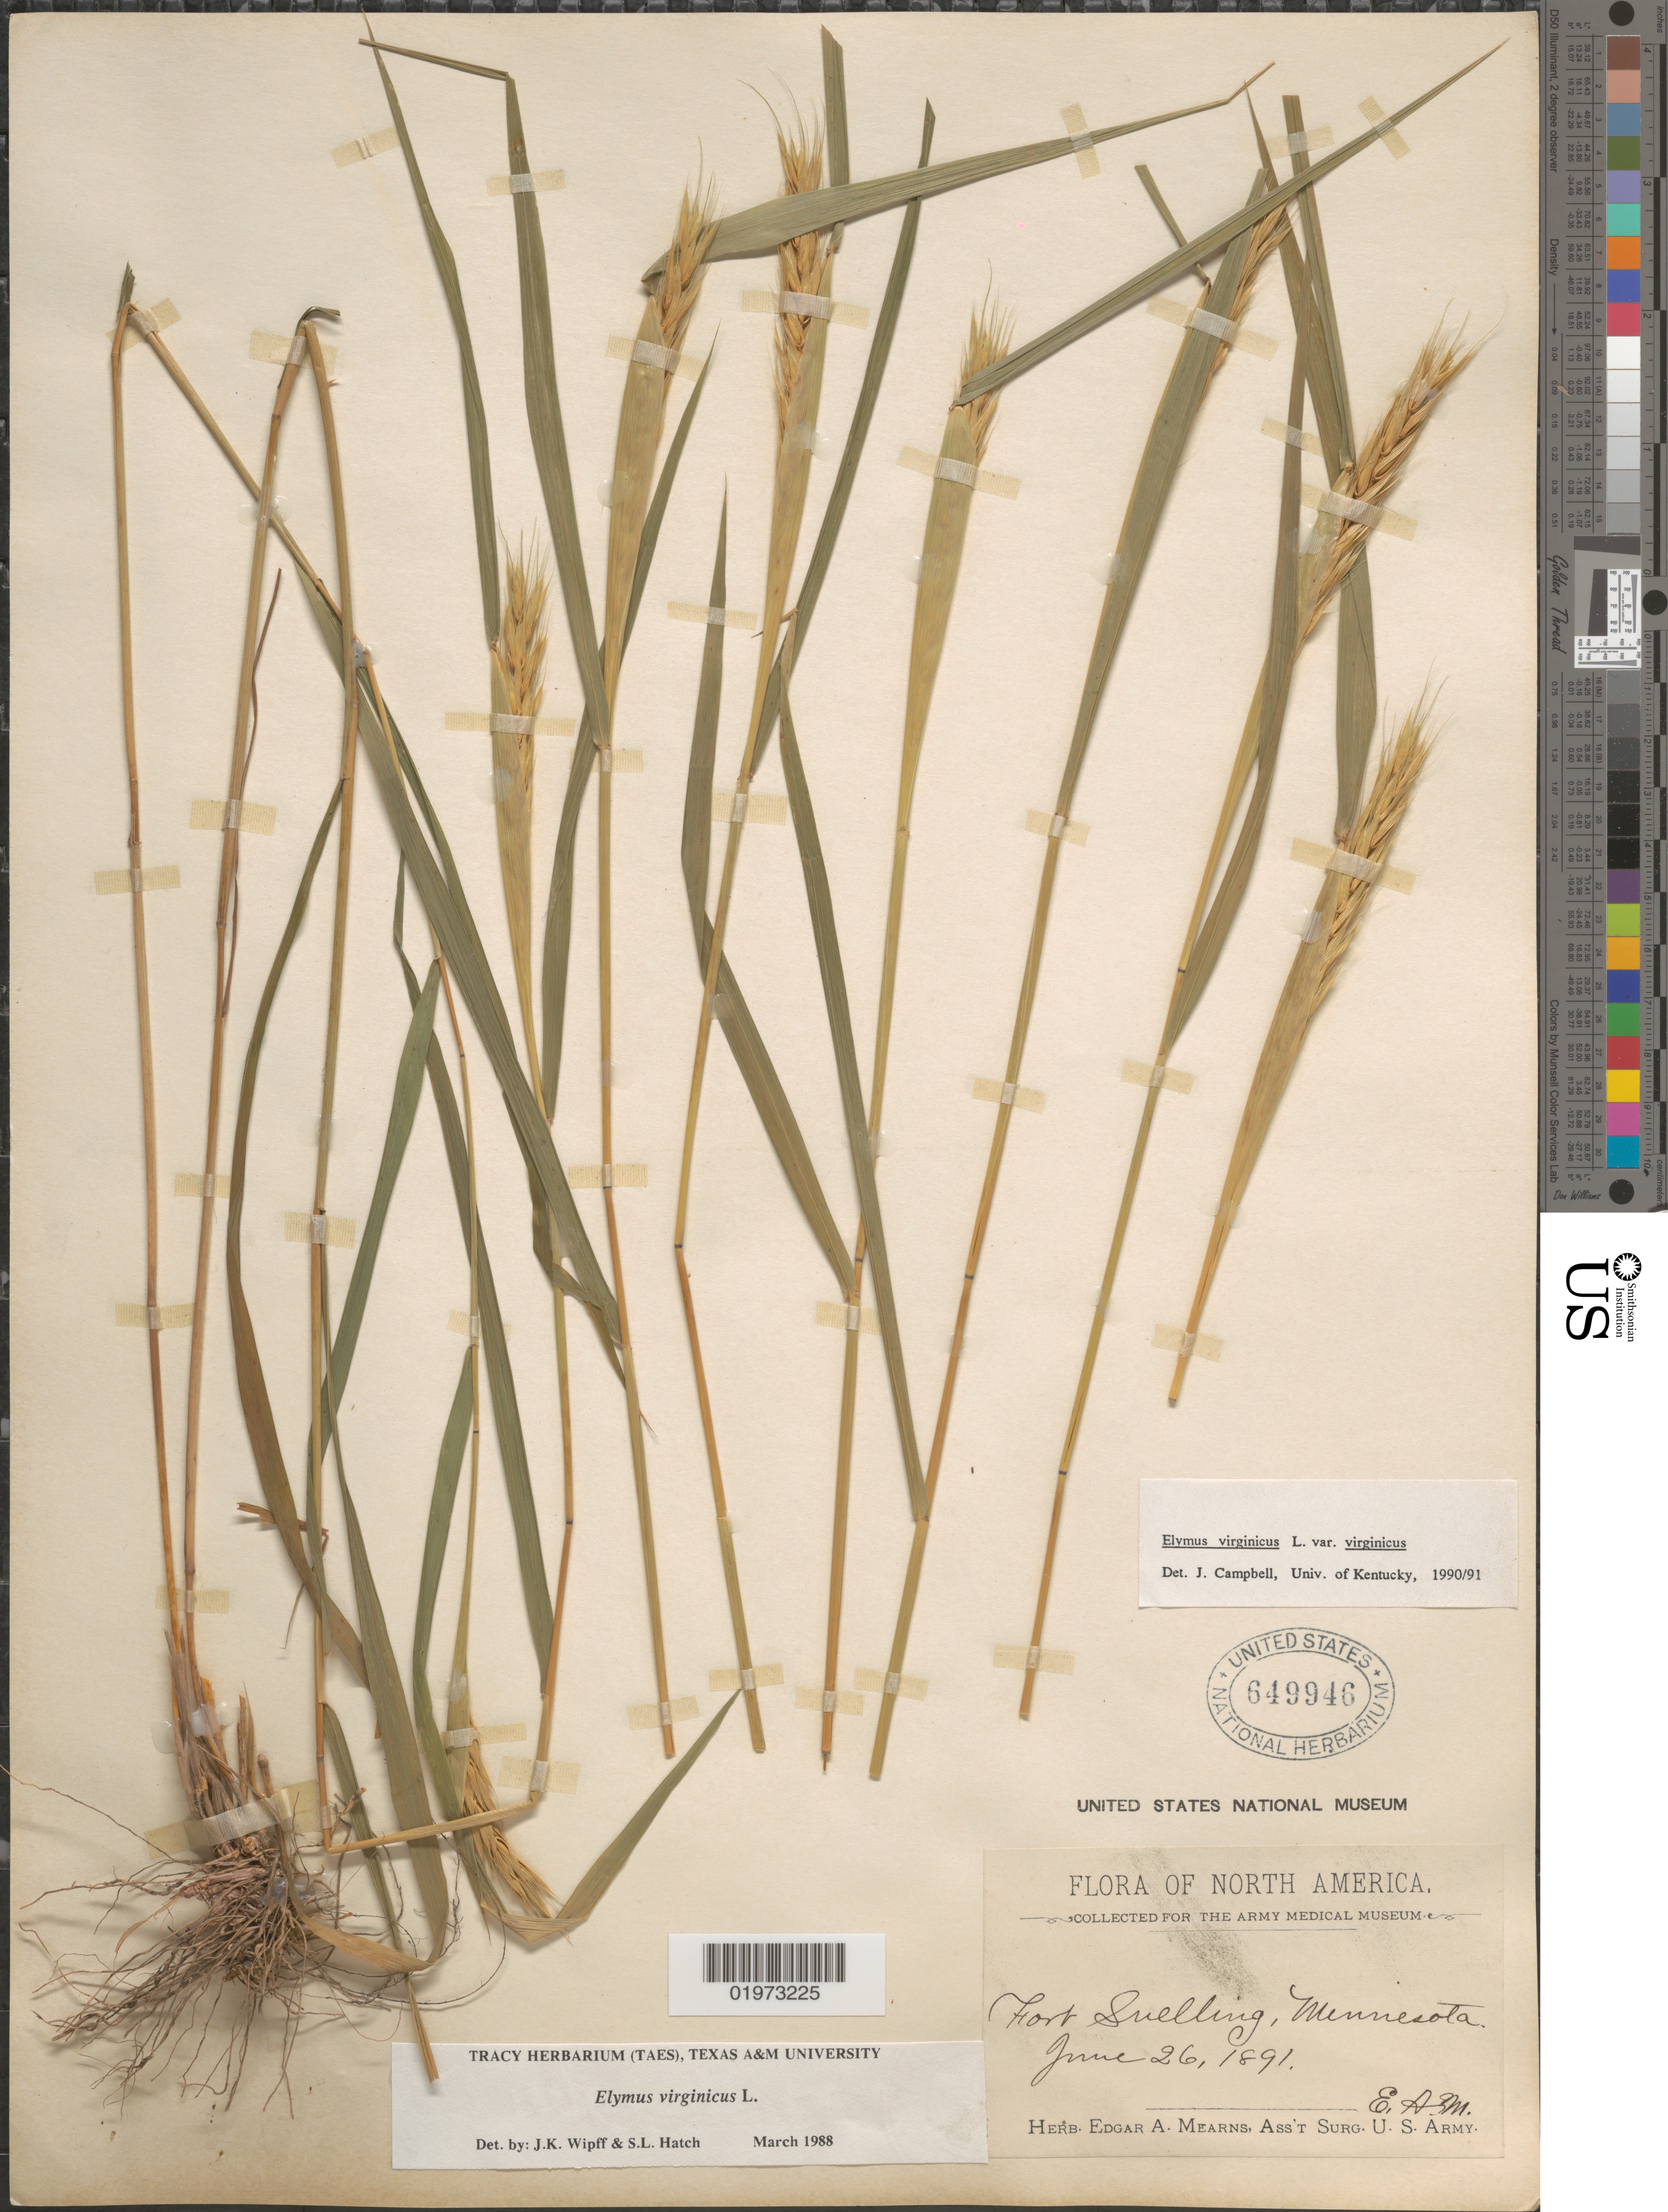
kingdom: Plantae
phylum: Tracheophyta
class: Liliopsida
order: Poales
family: Poaceae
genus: Elymus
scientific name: Elymus virginicus var. virginicus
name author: L.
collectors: E. A. Mearns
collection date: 1891-06-26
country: United States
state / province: Minnesota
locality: Fort Snelling.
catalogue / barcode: US 649946